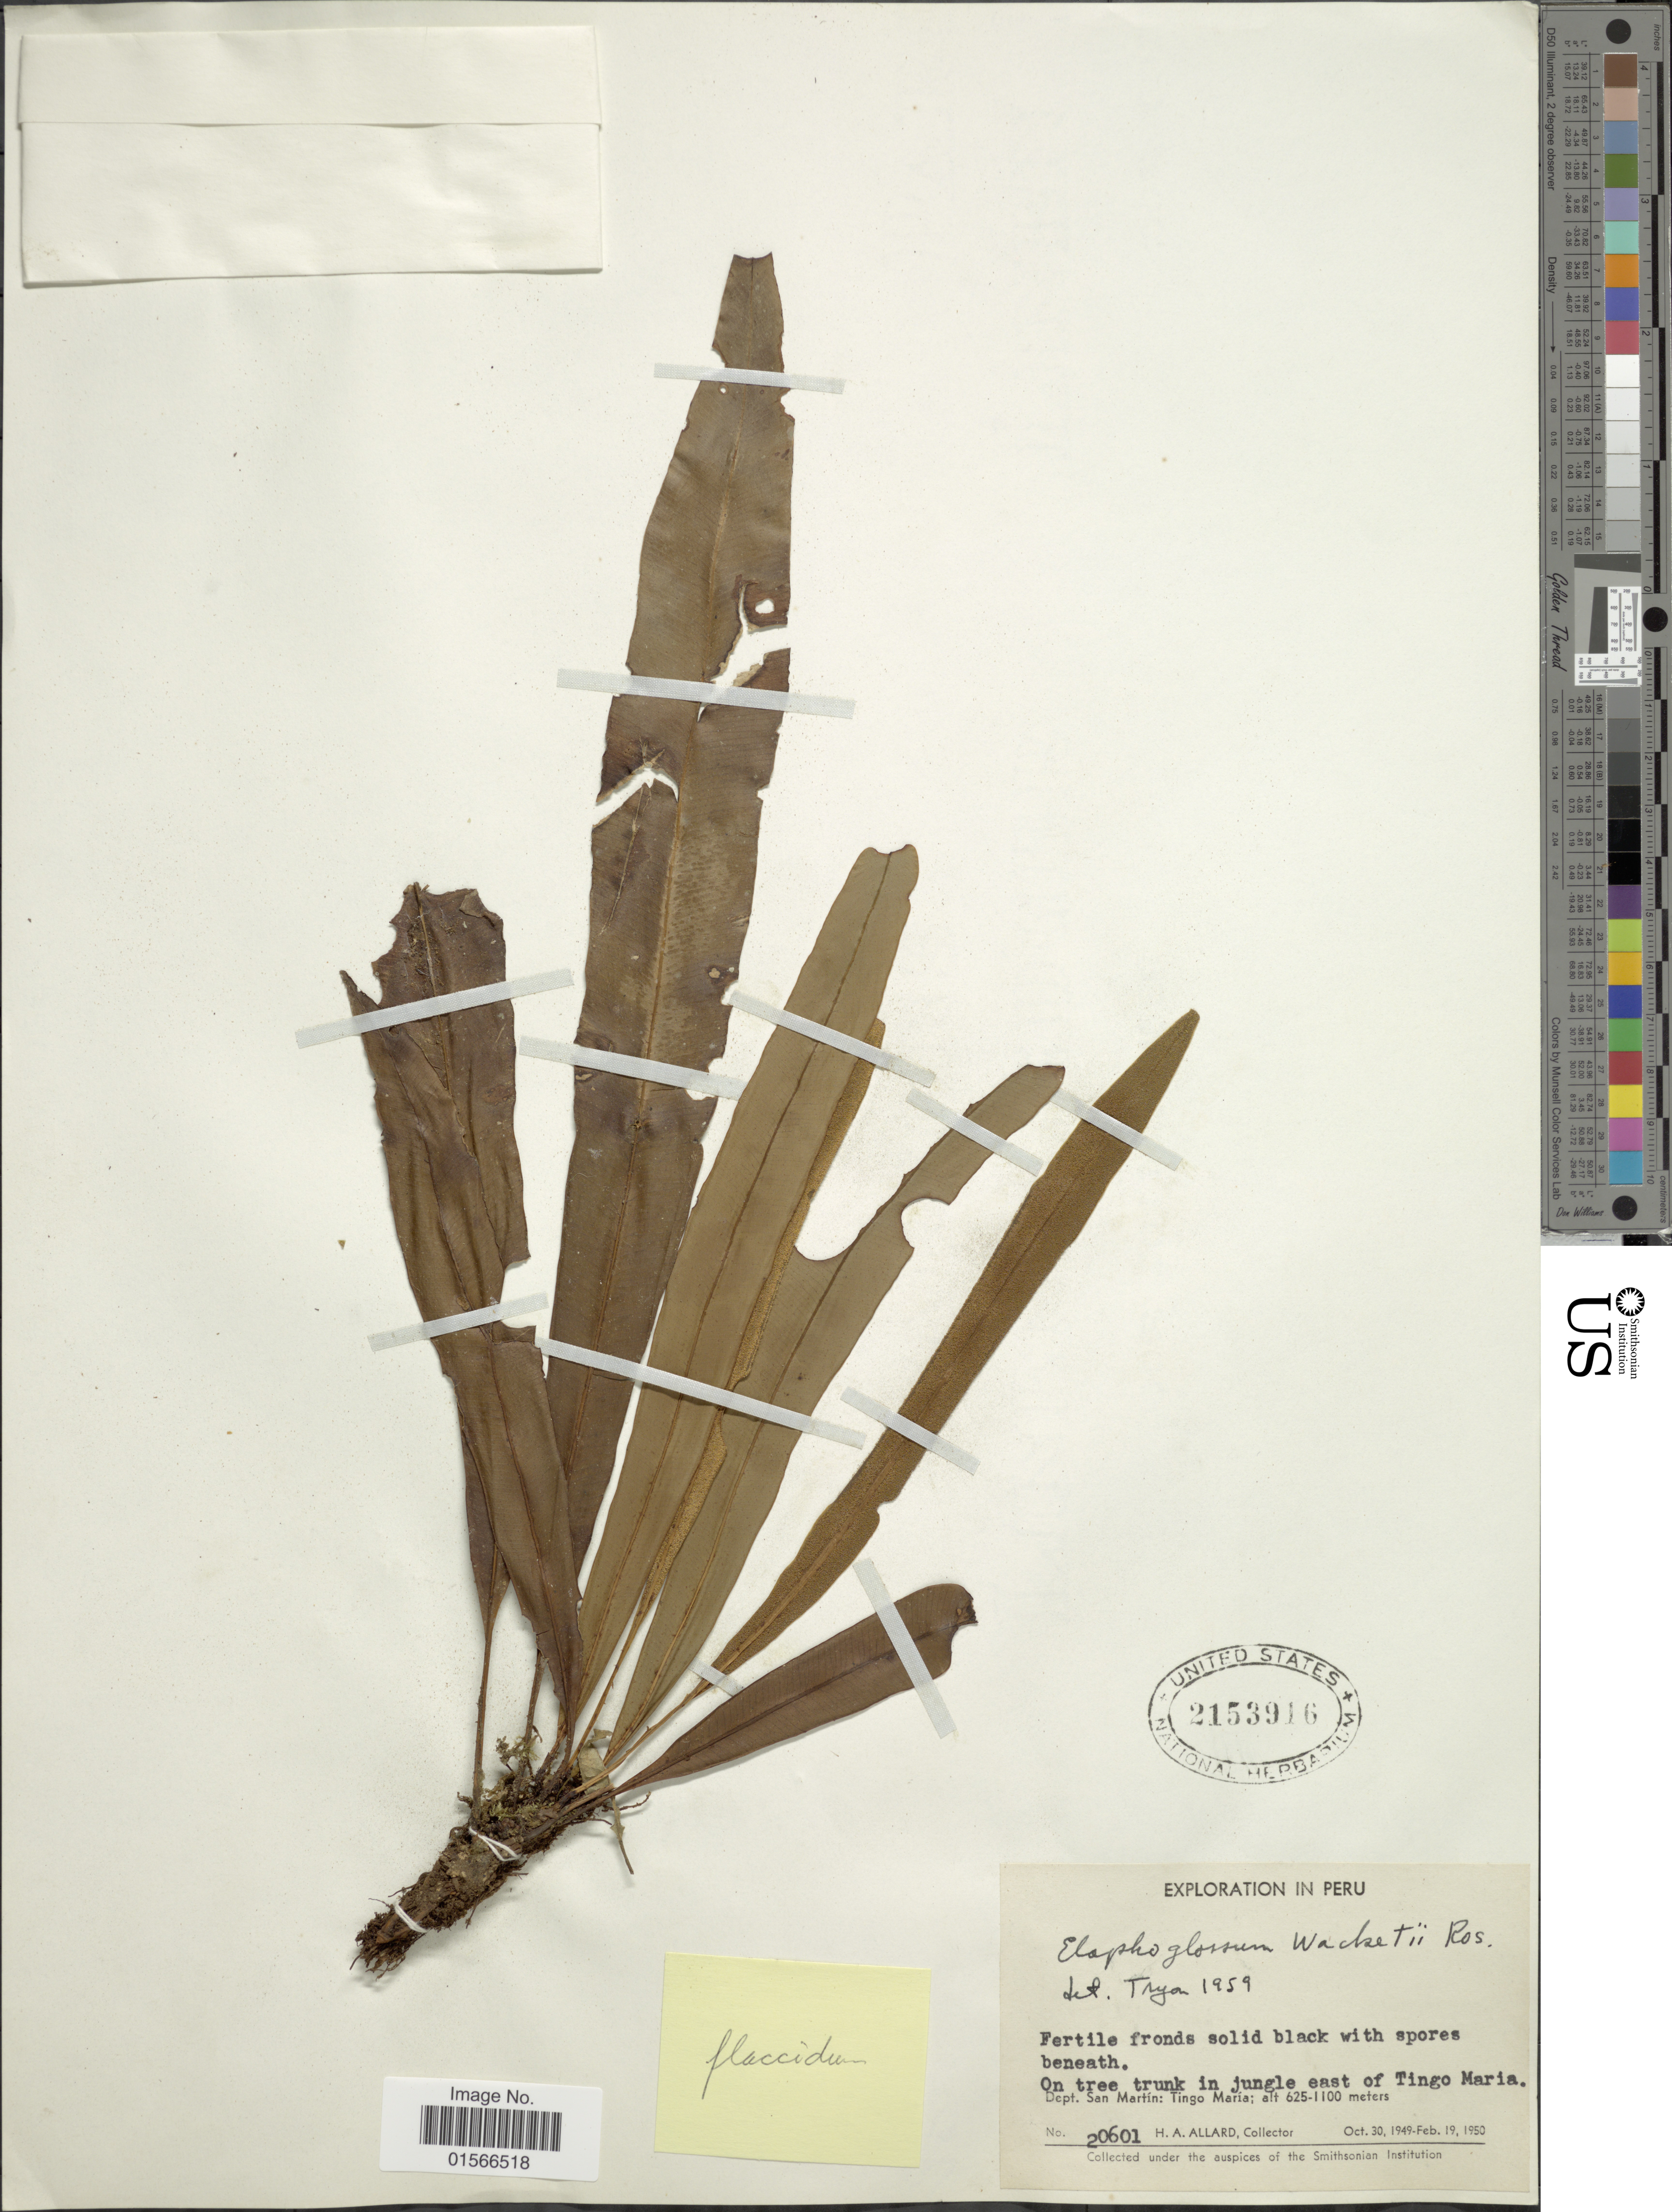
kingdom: Plantae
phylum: Tracheophyta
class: Polypodiopsida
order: Polypodiales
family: Dryopteridaceae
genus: Elaphoglossum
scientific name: Elaphoglossum flaccidum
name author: (Fée) T. Moore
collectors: H. A. Allard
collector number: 20601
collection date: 1949-10-30/1950-02-19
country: Peru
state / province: San Martín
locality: On tree runk in jungle east of Tingo Maria, Dept. San Martin: Tingo María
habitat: on tree trunk in jungle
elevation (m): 625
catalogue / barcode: US 2153916